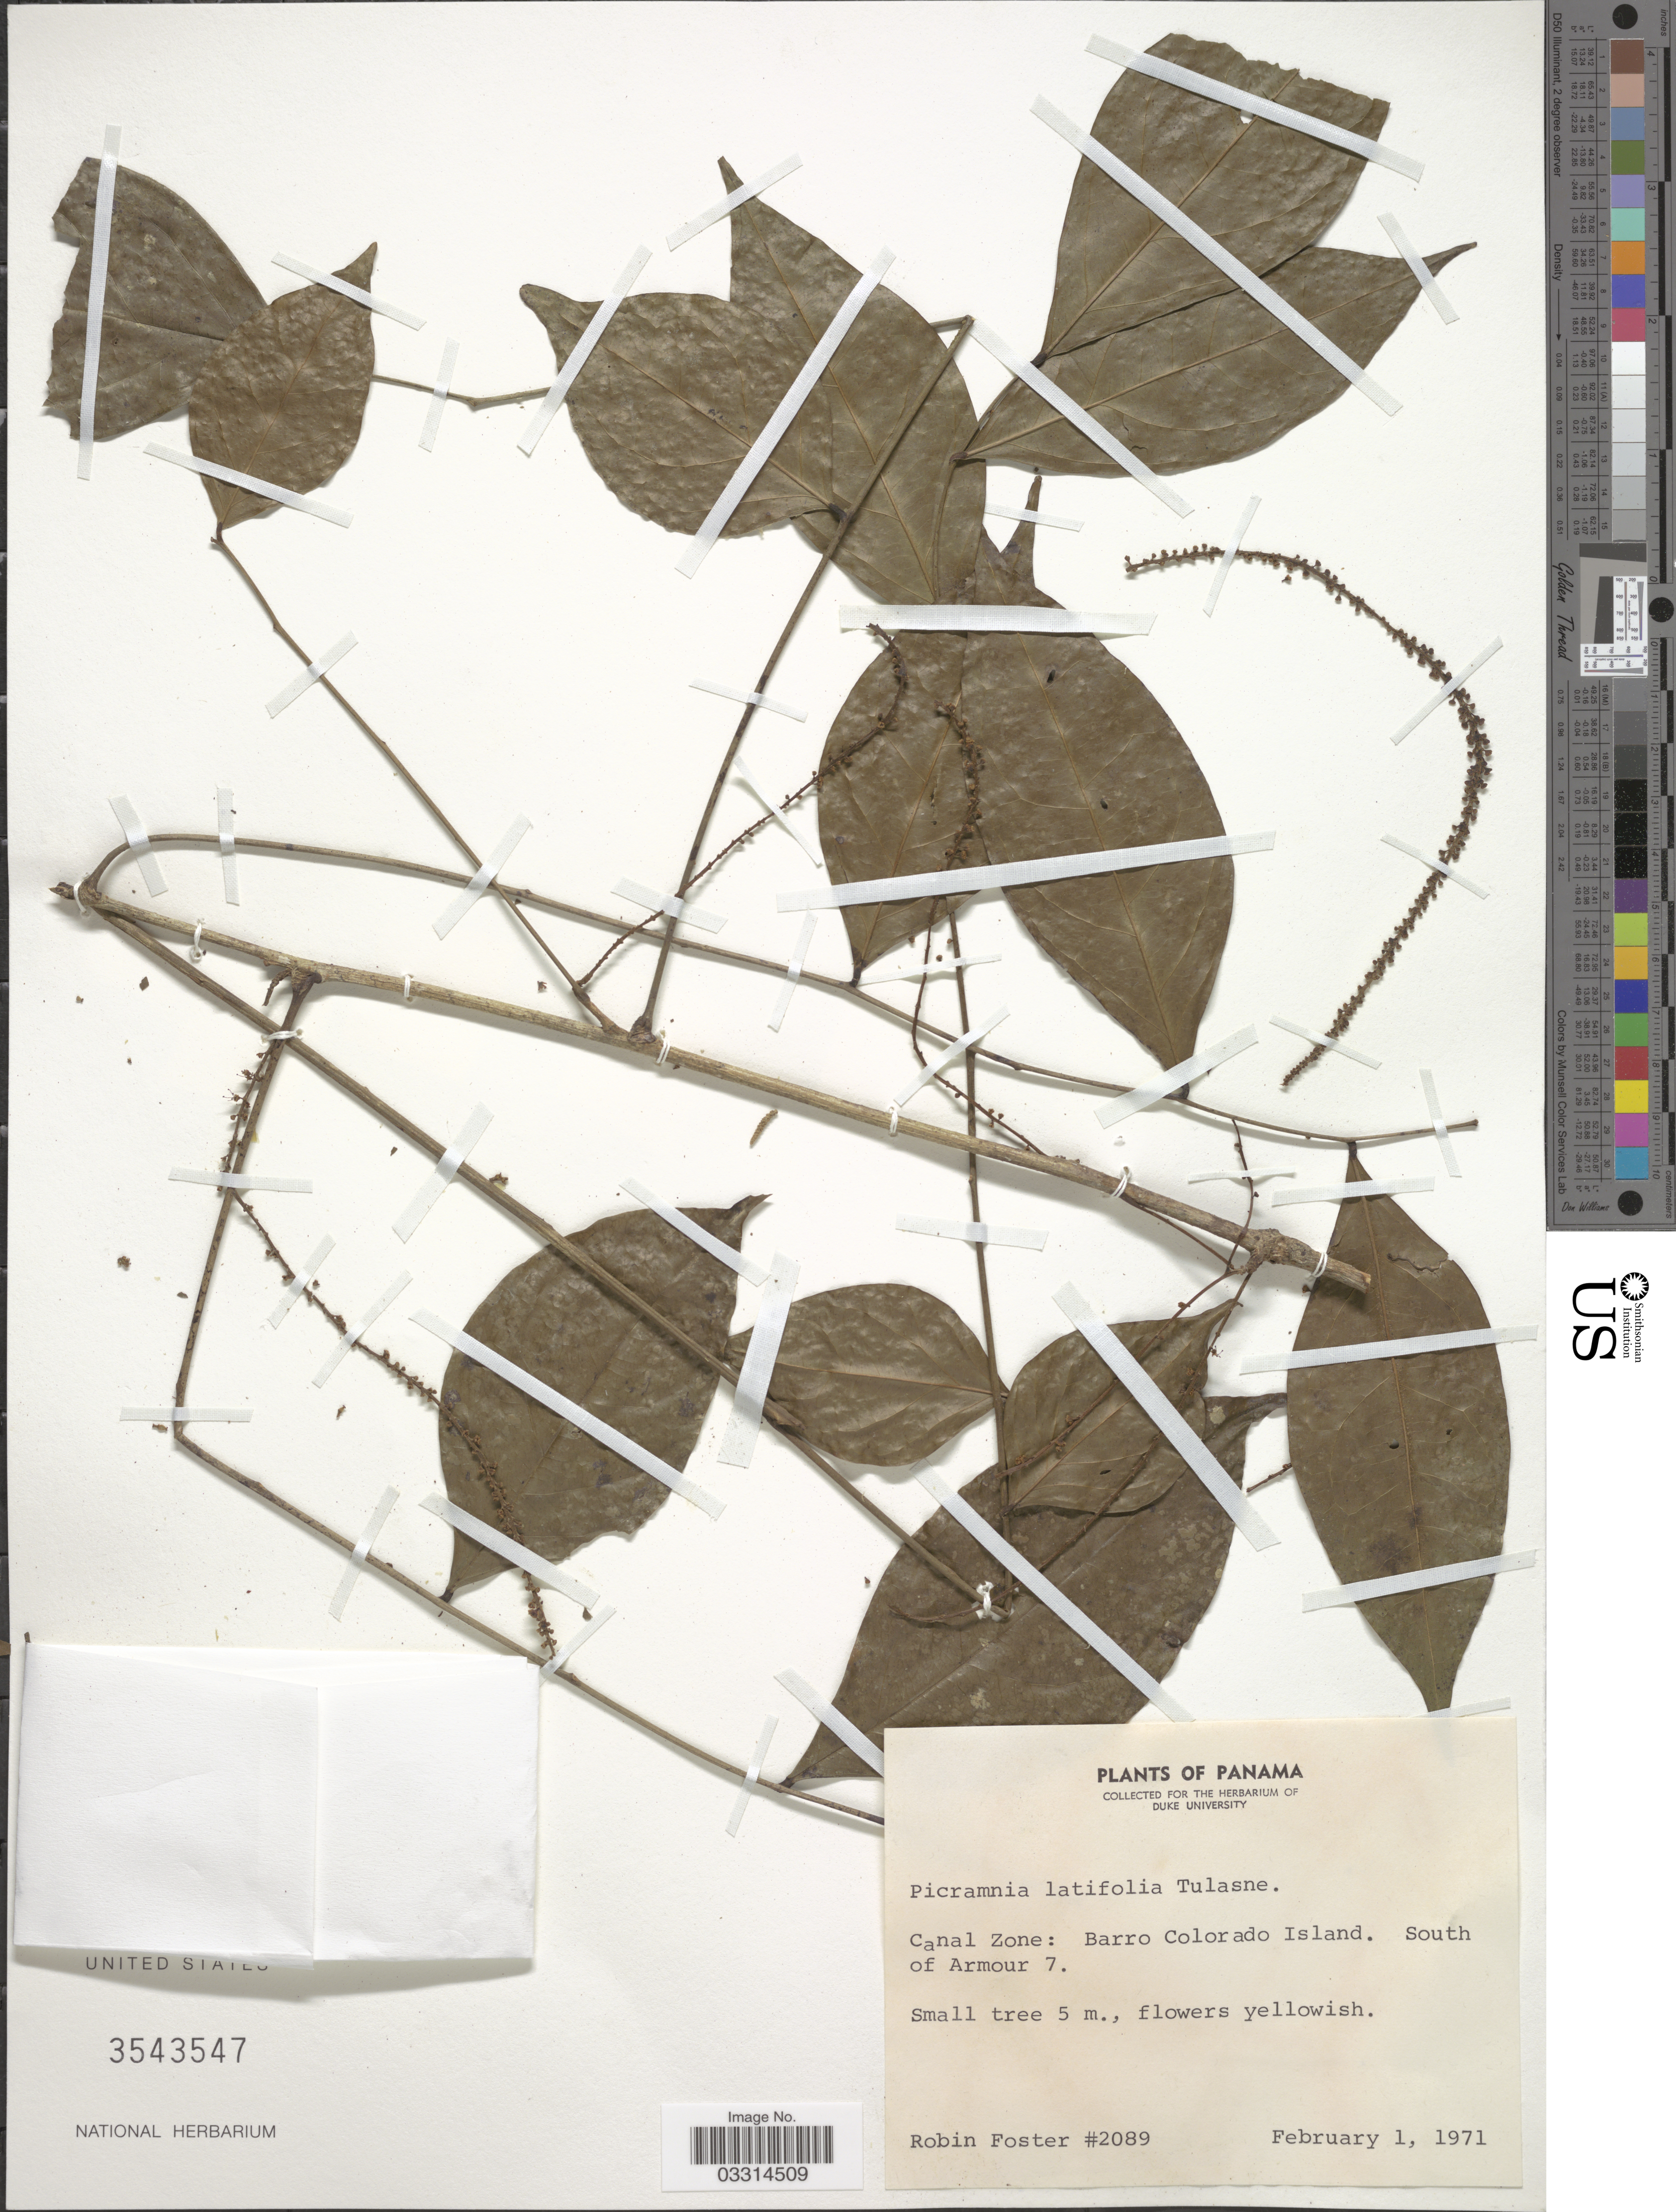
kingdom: Plantae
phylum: Tracheophyta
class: Magnoliopsida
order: Picramniales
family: Picramniaceae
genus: Picramnia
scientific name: Picramnia latifolia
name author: Tul.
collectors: R. B. Foster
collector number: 2089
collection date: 1971-02-01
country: Panama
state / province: Panamá Oeste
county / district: Canal Zone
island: Barro Colorado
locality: Canal Zone: Barro Colorado Island. South of Armour 7.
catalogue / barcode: US 3543547